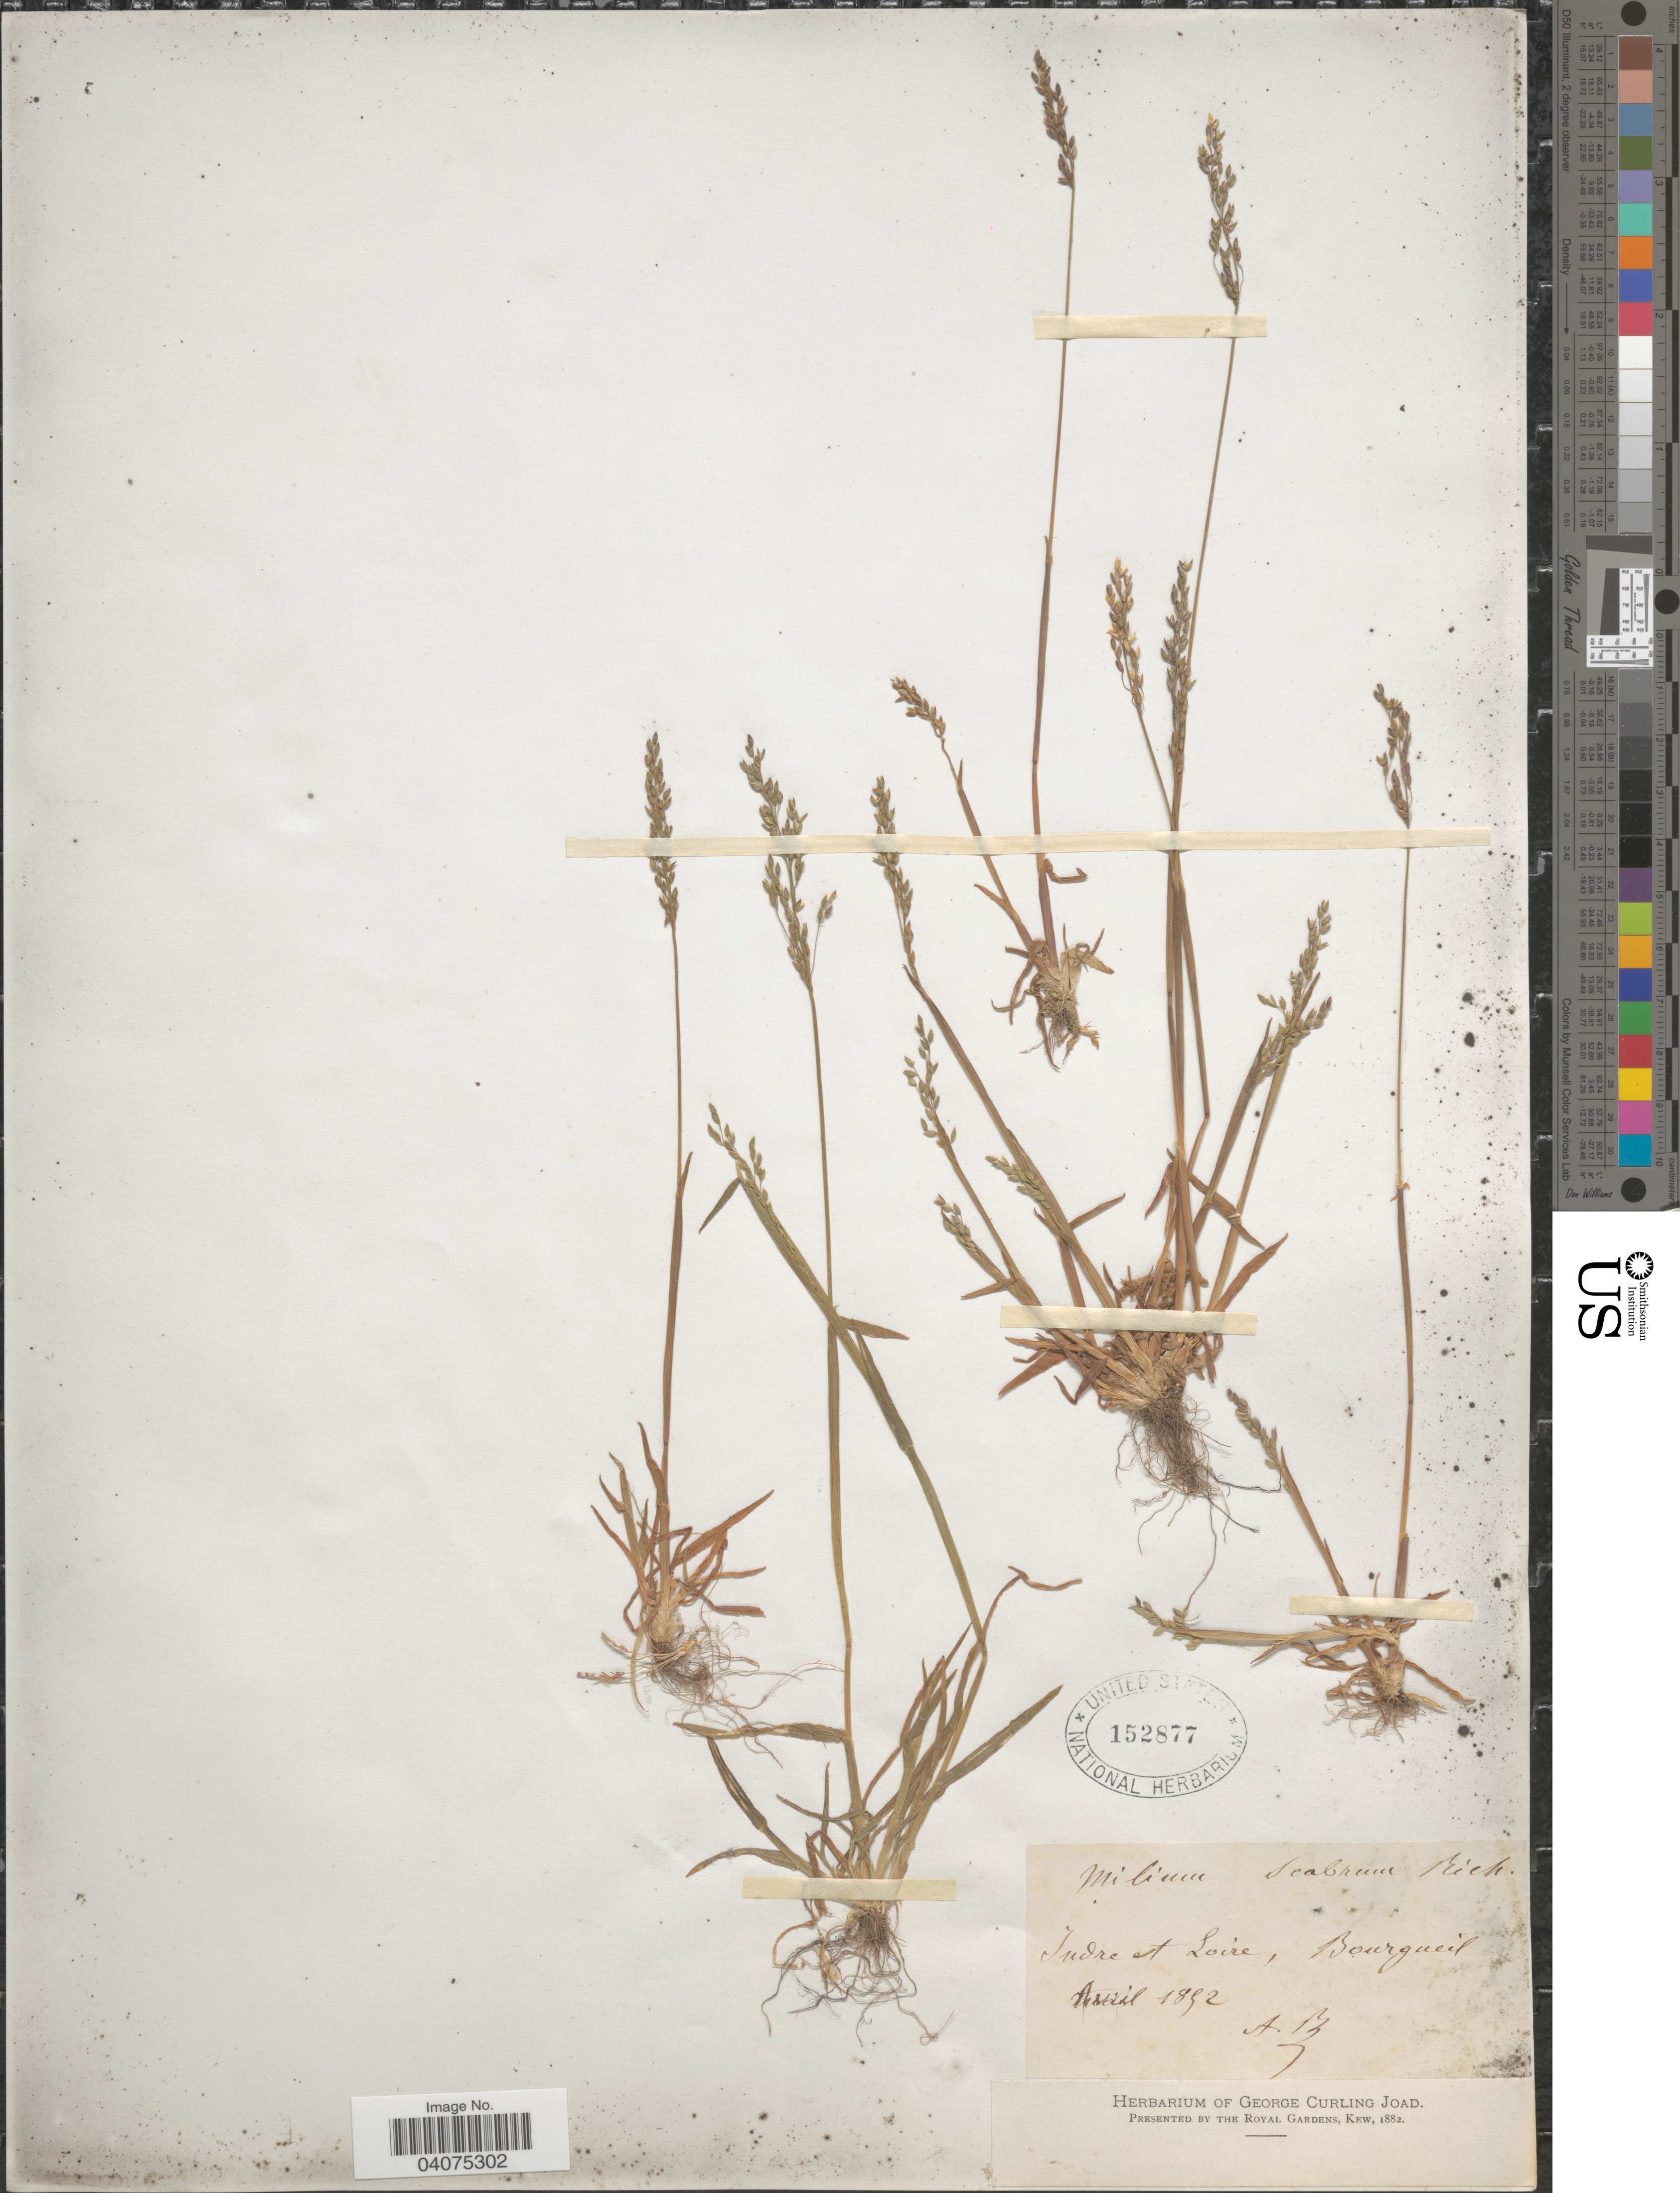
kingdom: Plantae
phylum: Tracheophyta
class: Liliopsida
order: Poales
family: Poaceae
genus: Milium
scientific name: Milium vernale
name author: M. Bieb.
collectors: A. B.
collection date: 1892-04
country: France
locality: Indre et Loire, Bourgeuil.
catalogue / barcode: US 152877